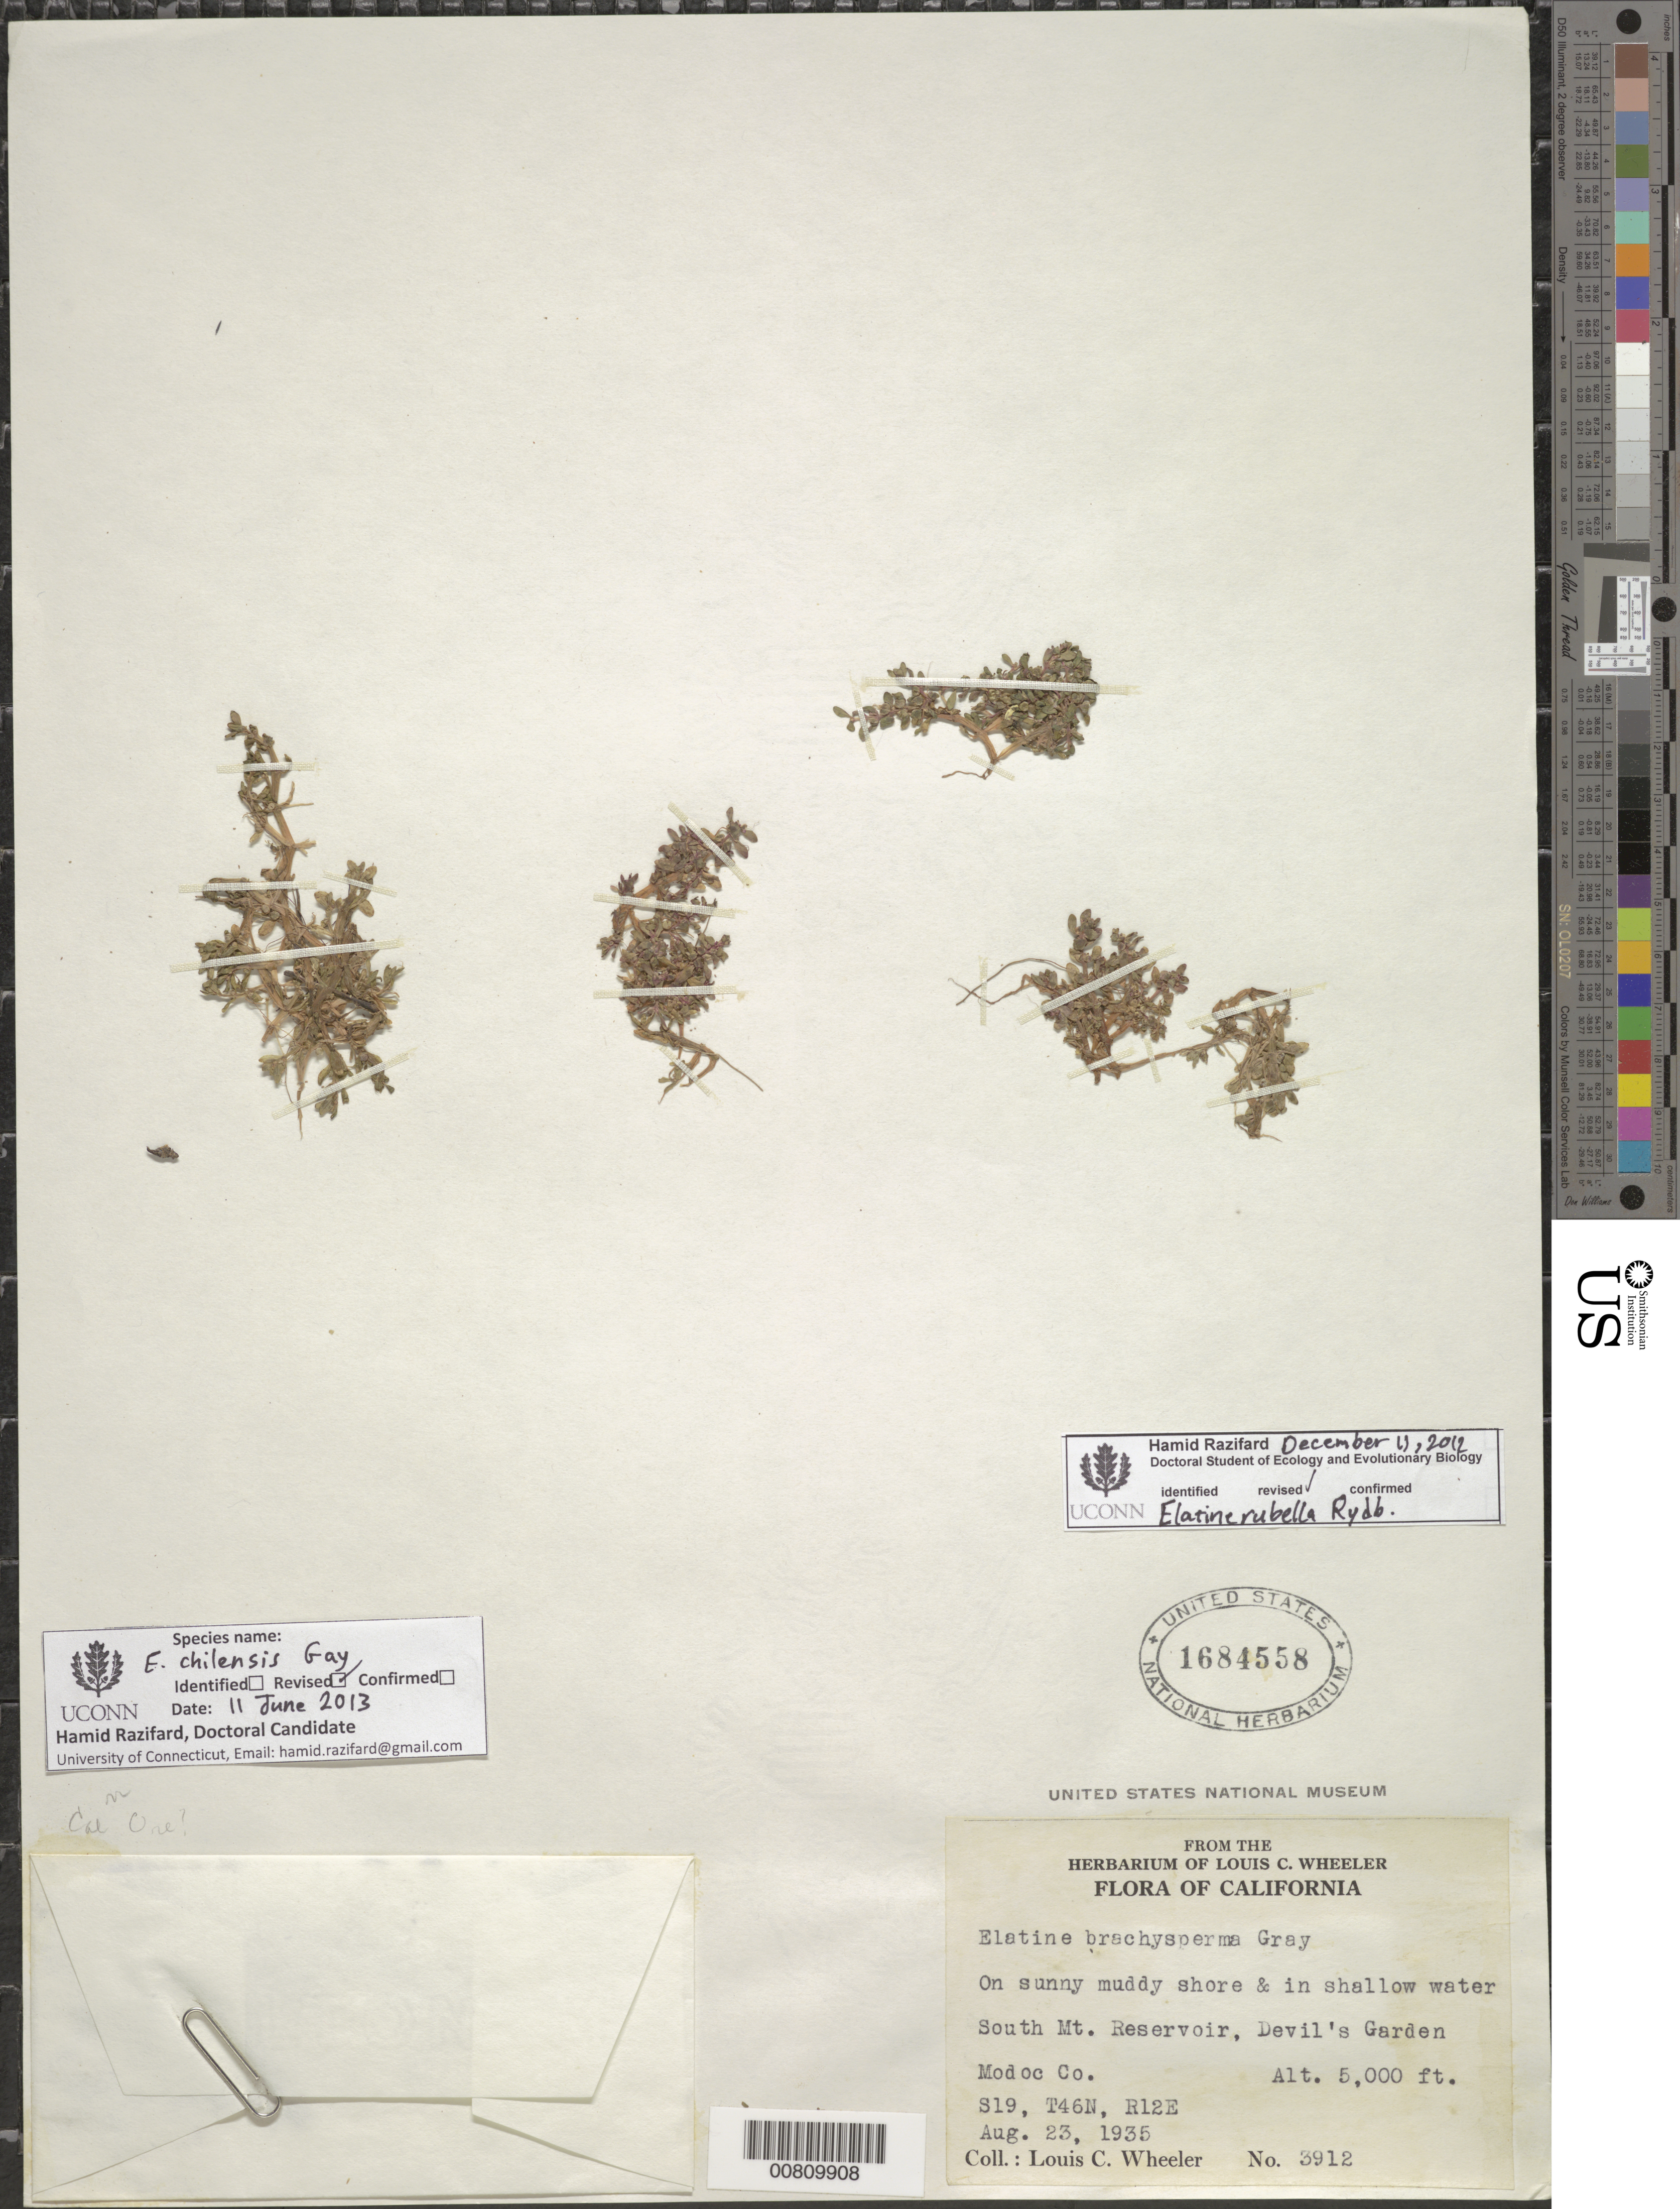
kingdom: Plantae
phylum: Tracheophyta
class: Magnoliopsida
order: Malpighiales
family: Elatinaceae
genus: Elatine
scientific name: Elatine chilensis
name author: Gay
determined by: Razifard, Hamid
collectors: L. C. Wheeler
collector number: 3912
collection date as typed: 23 Aug 1935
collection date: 1935-08-23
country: United States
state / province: California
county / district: Modoc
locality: South Mt. Reservoir, Devil's Garden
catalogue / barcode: US 1684558